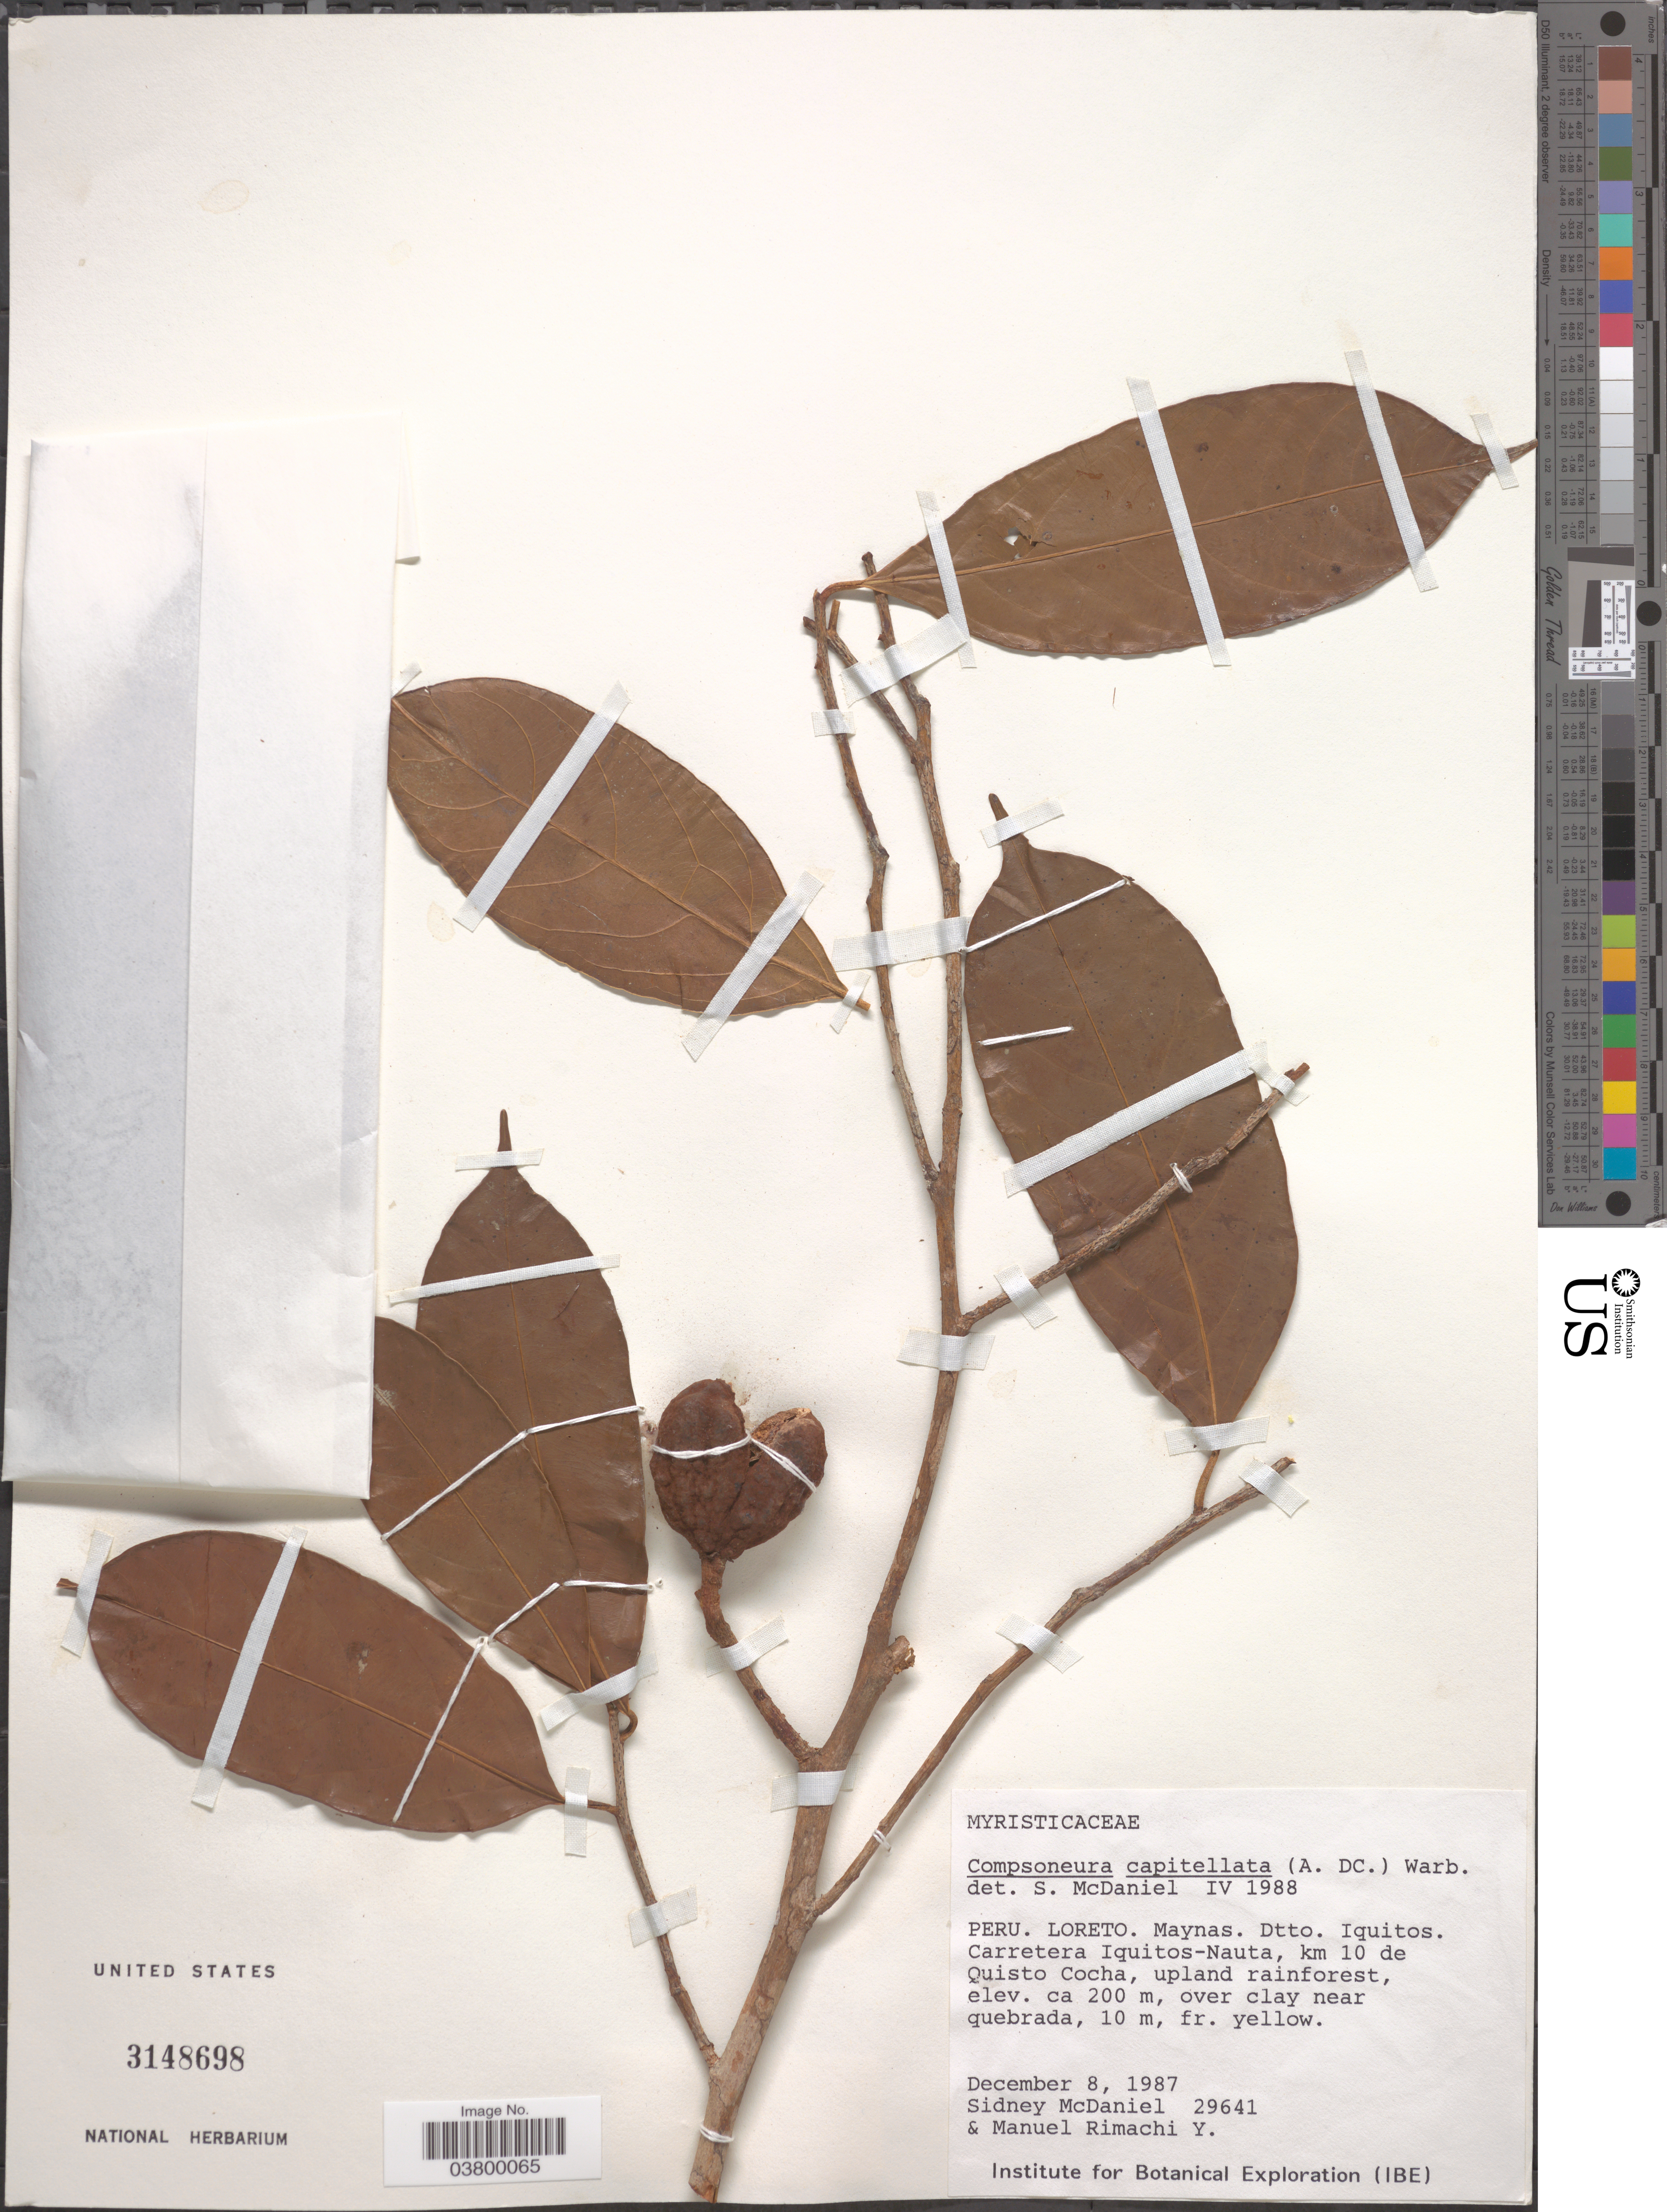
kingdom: Plantae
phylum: Tracheophyta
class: Magnoliopsida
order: Magnoliales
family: Myristicaceae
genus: Compsoneura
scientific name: Compsoneura capitellata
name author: (A. DC.) Warb.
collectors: S. McDaniel & M. Rimachi Y.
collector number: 29641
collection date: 1987-12-08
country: Peru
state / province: Loreto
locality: Maynas. Dtto. Iquitos. Carretera Iquitos-Nauta, km 10 de Quisto Cocha, near quebrada.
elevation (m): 200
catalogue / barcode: US 3148698